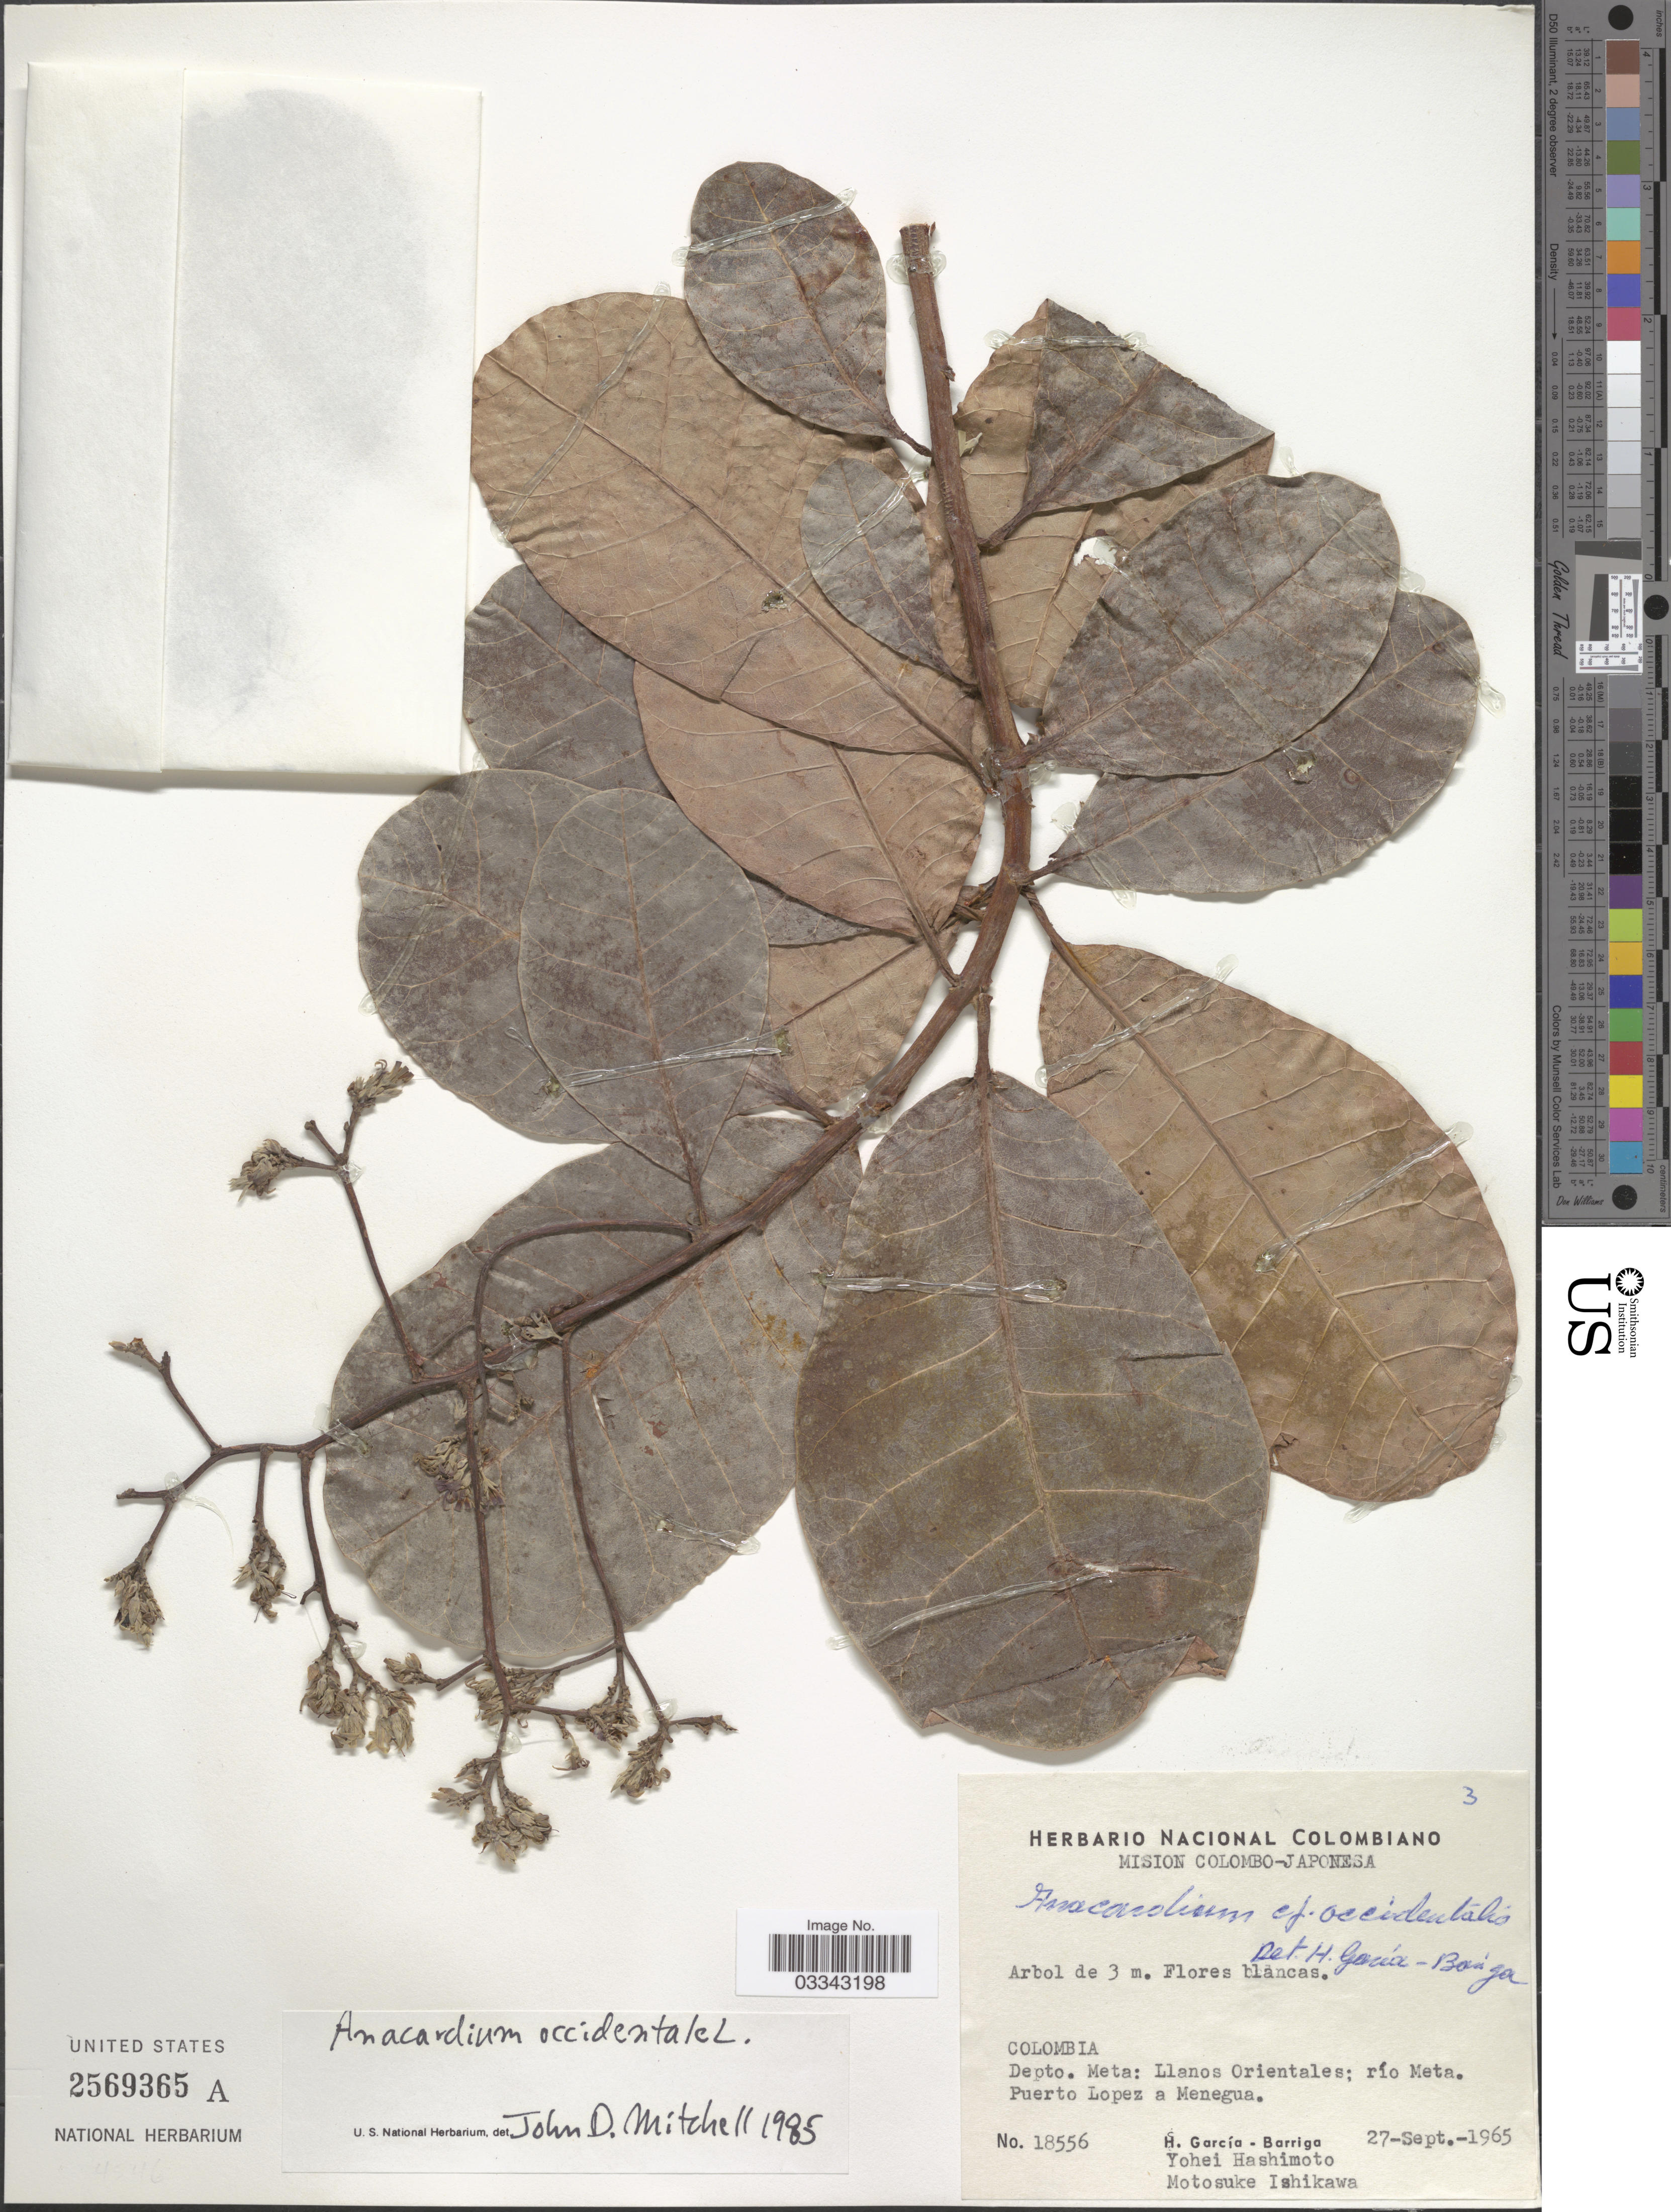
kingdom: Plantae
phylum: Tracheophyta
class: Magnoliopsida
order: Sapindales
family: Anacardiaceae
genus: Anacardium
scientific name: Anacardium occidentale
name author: L.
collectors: H. García Barriga, Y. Hashimoto & M. Ishikawa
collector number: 18556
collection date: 1965-09-27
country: Colombia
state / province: Meta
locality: Depto. Meta: Llanos Orientales; río Meta. Puerto Lopez a Menegua.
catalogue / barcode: US 2569365A